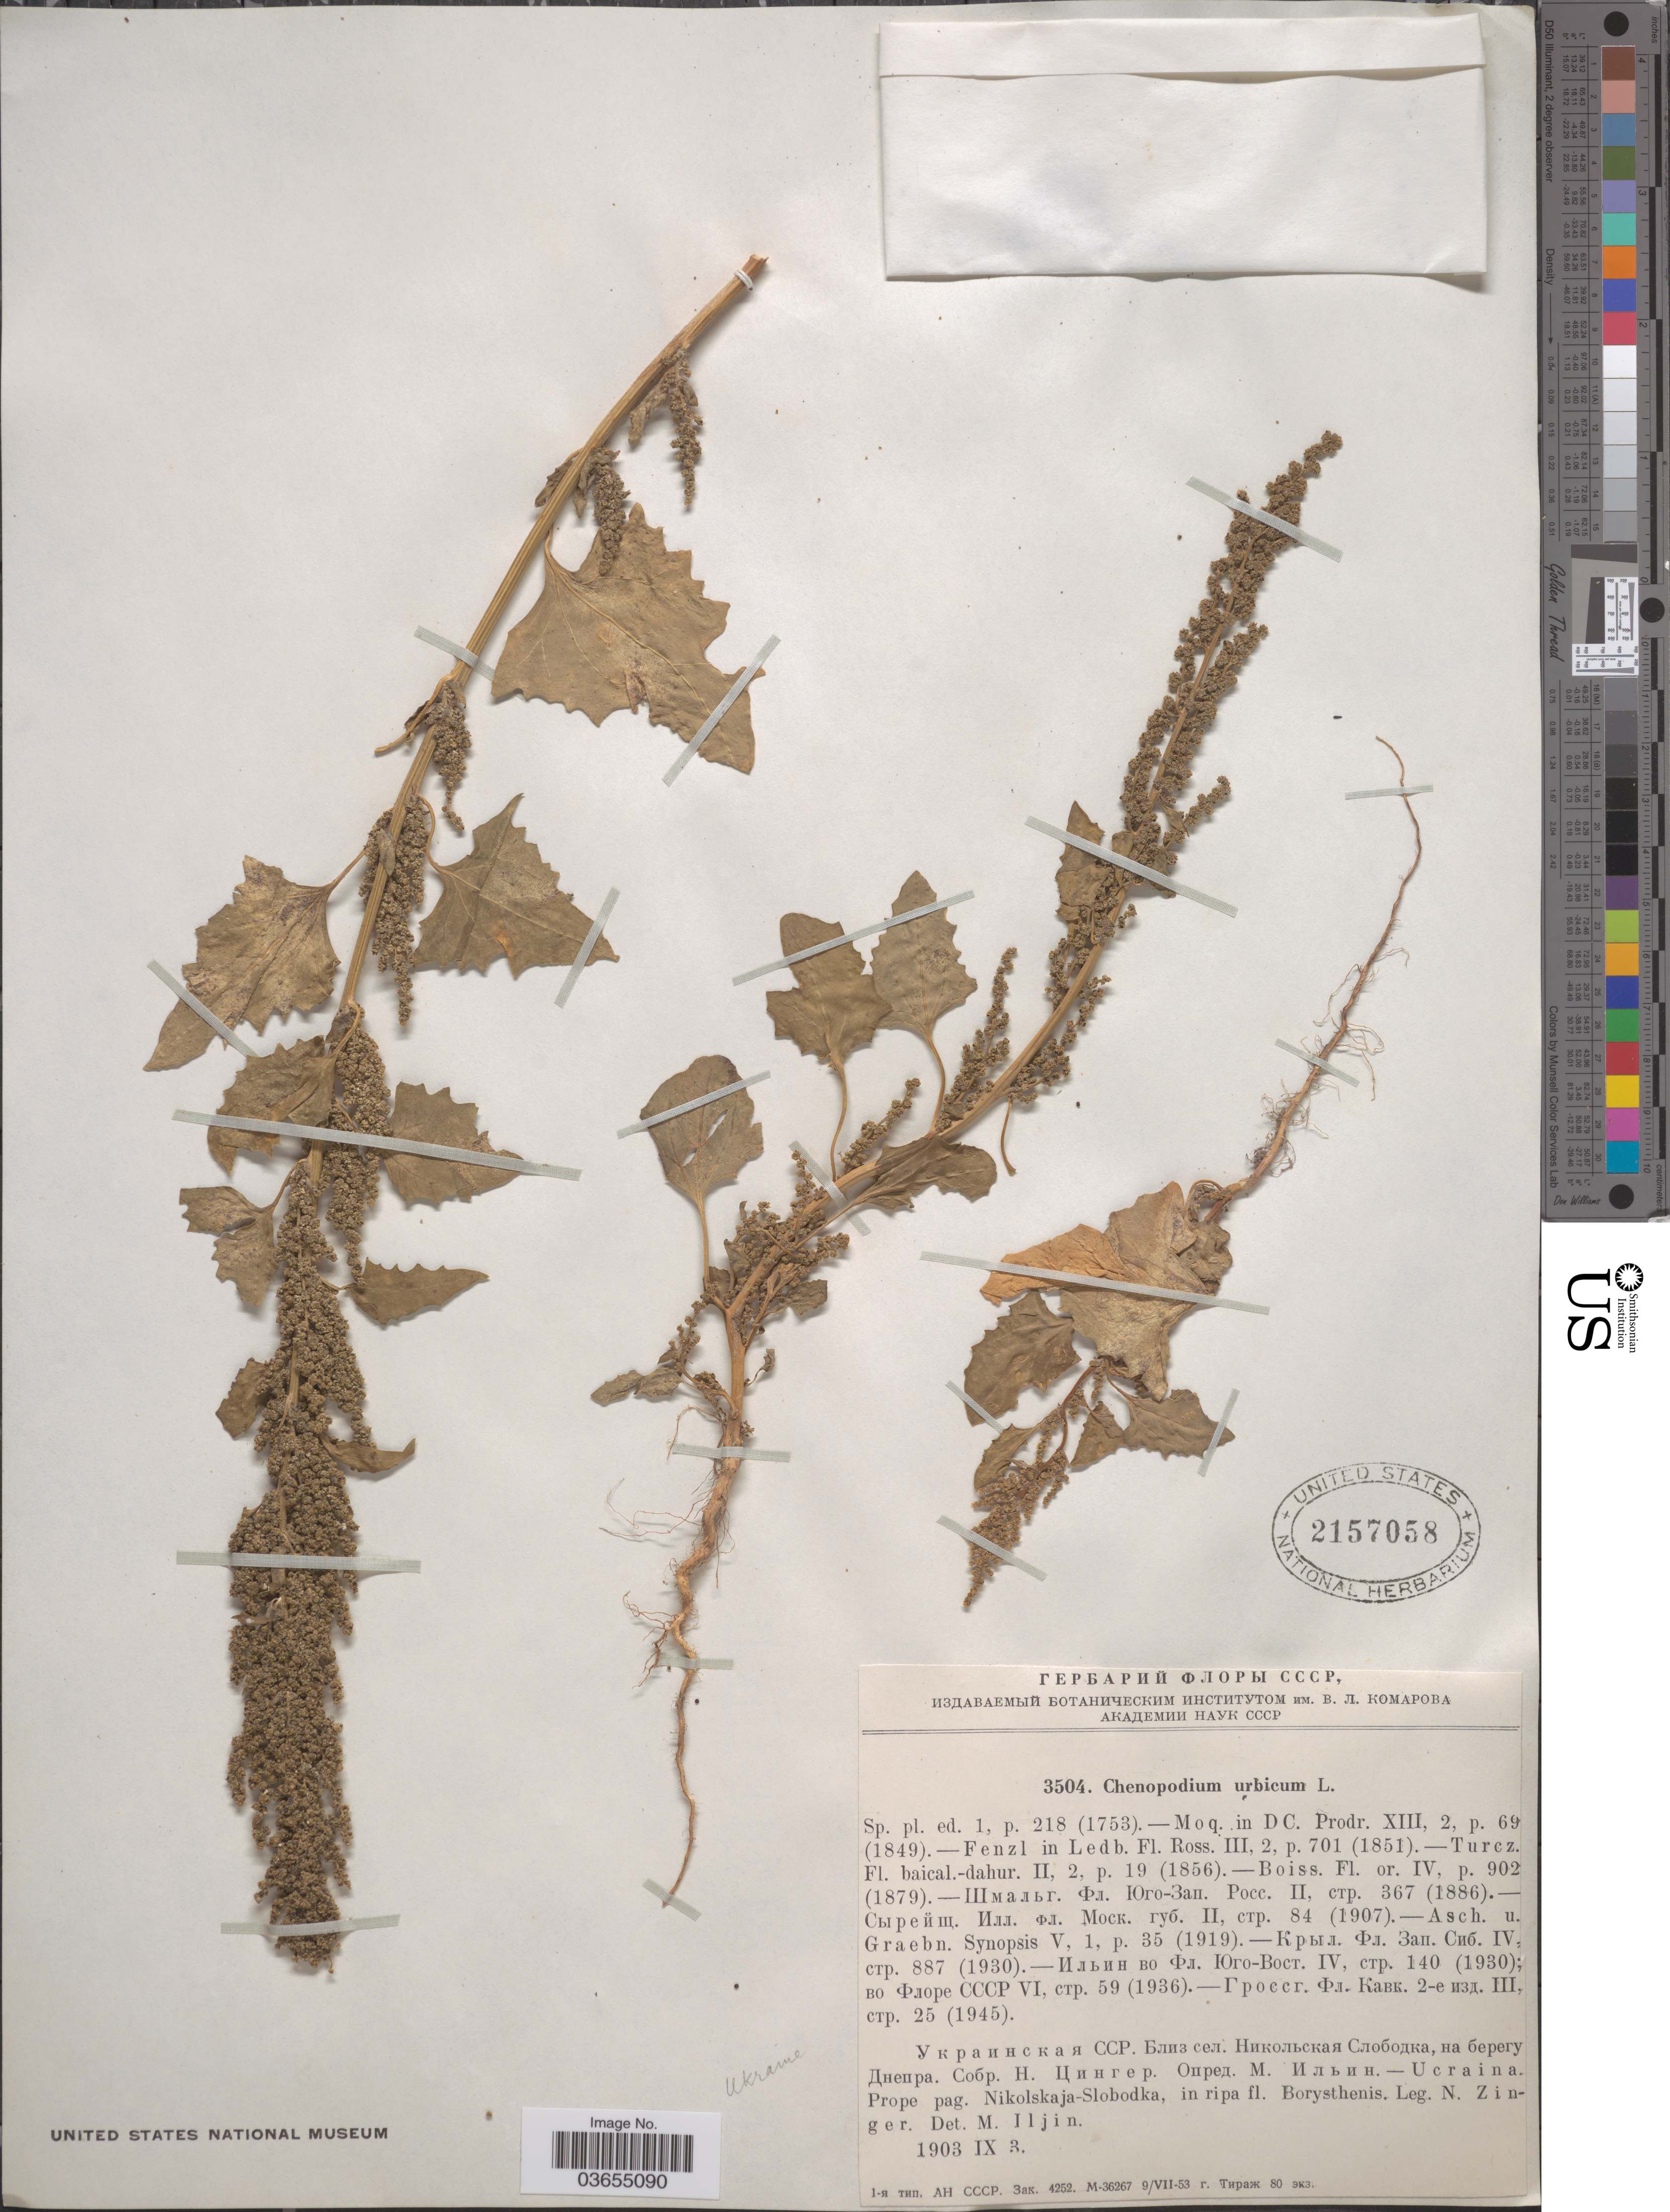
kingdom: Plantae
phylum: Tracheophyta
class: Magnoliopsida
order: Caryophyllales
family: Amaranthaceae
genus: Chenopodium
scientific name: Chenopodium urbicum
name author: L.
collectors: N. Zinger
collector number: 3504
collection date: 1903-09-03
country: Ukraine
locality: Prope pag. Nikolskaja-Slobodka, in ripa fl. Borysthenis.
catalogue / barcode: US 2157058